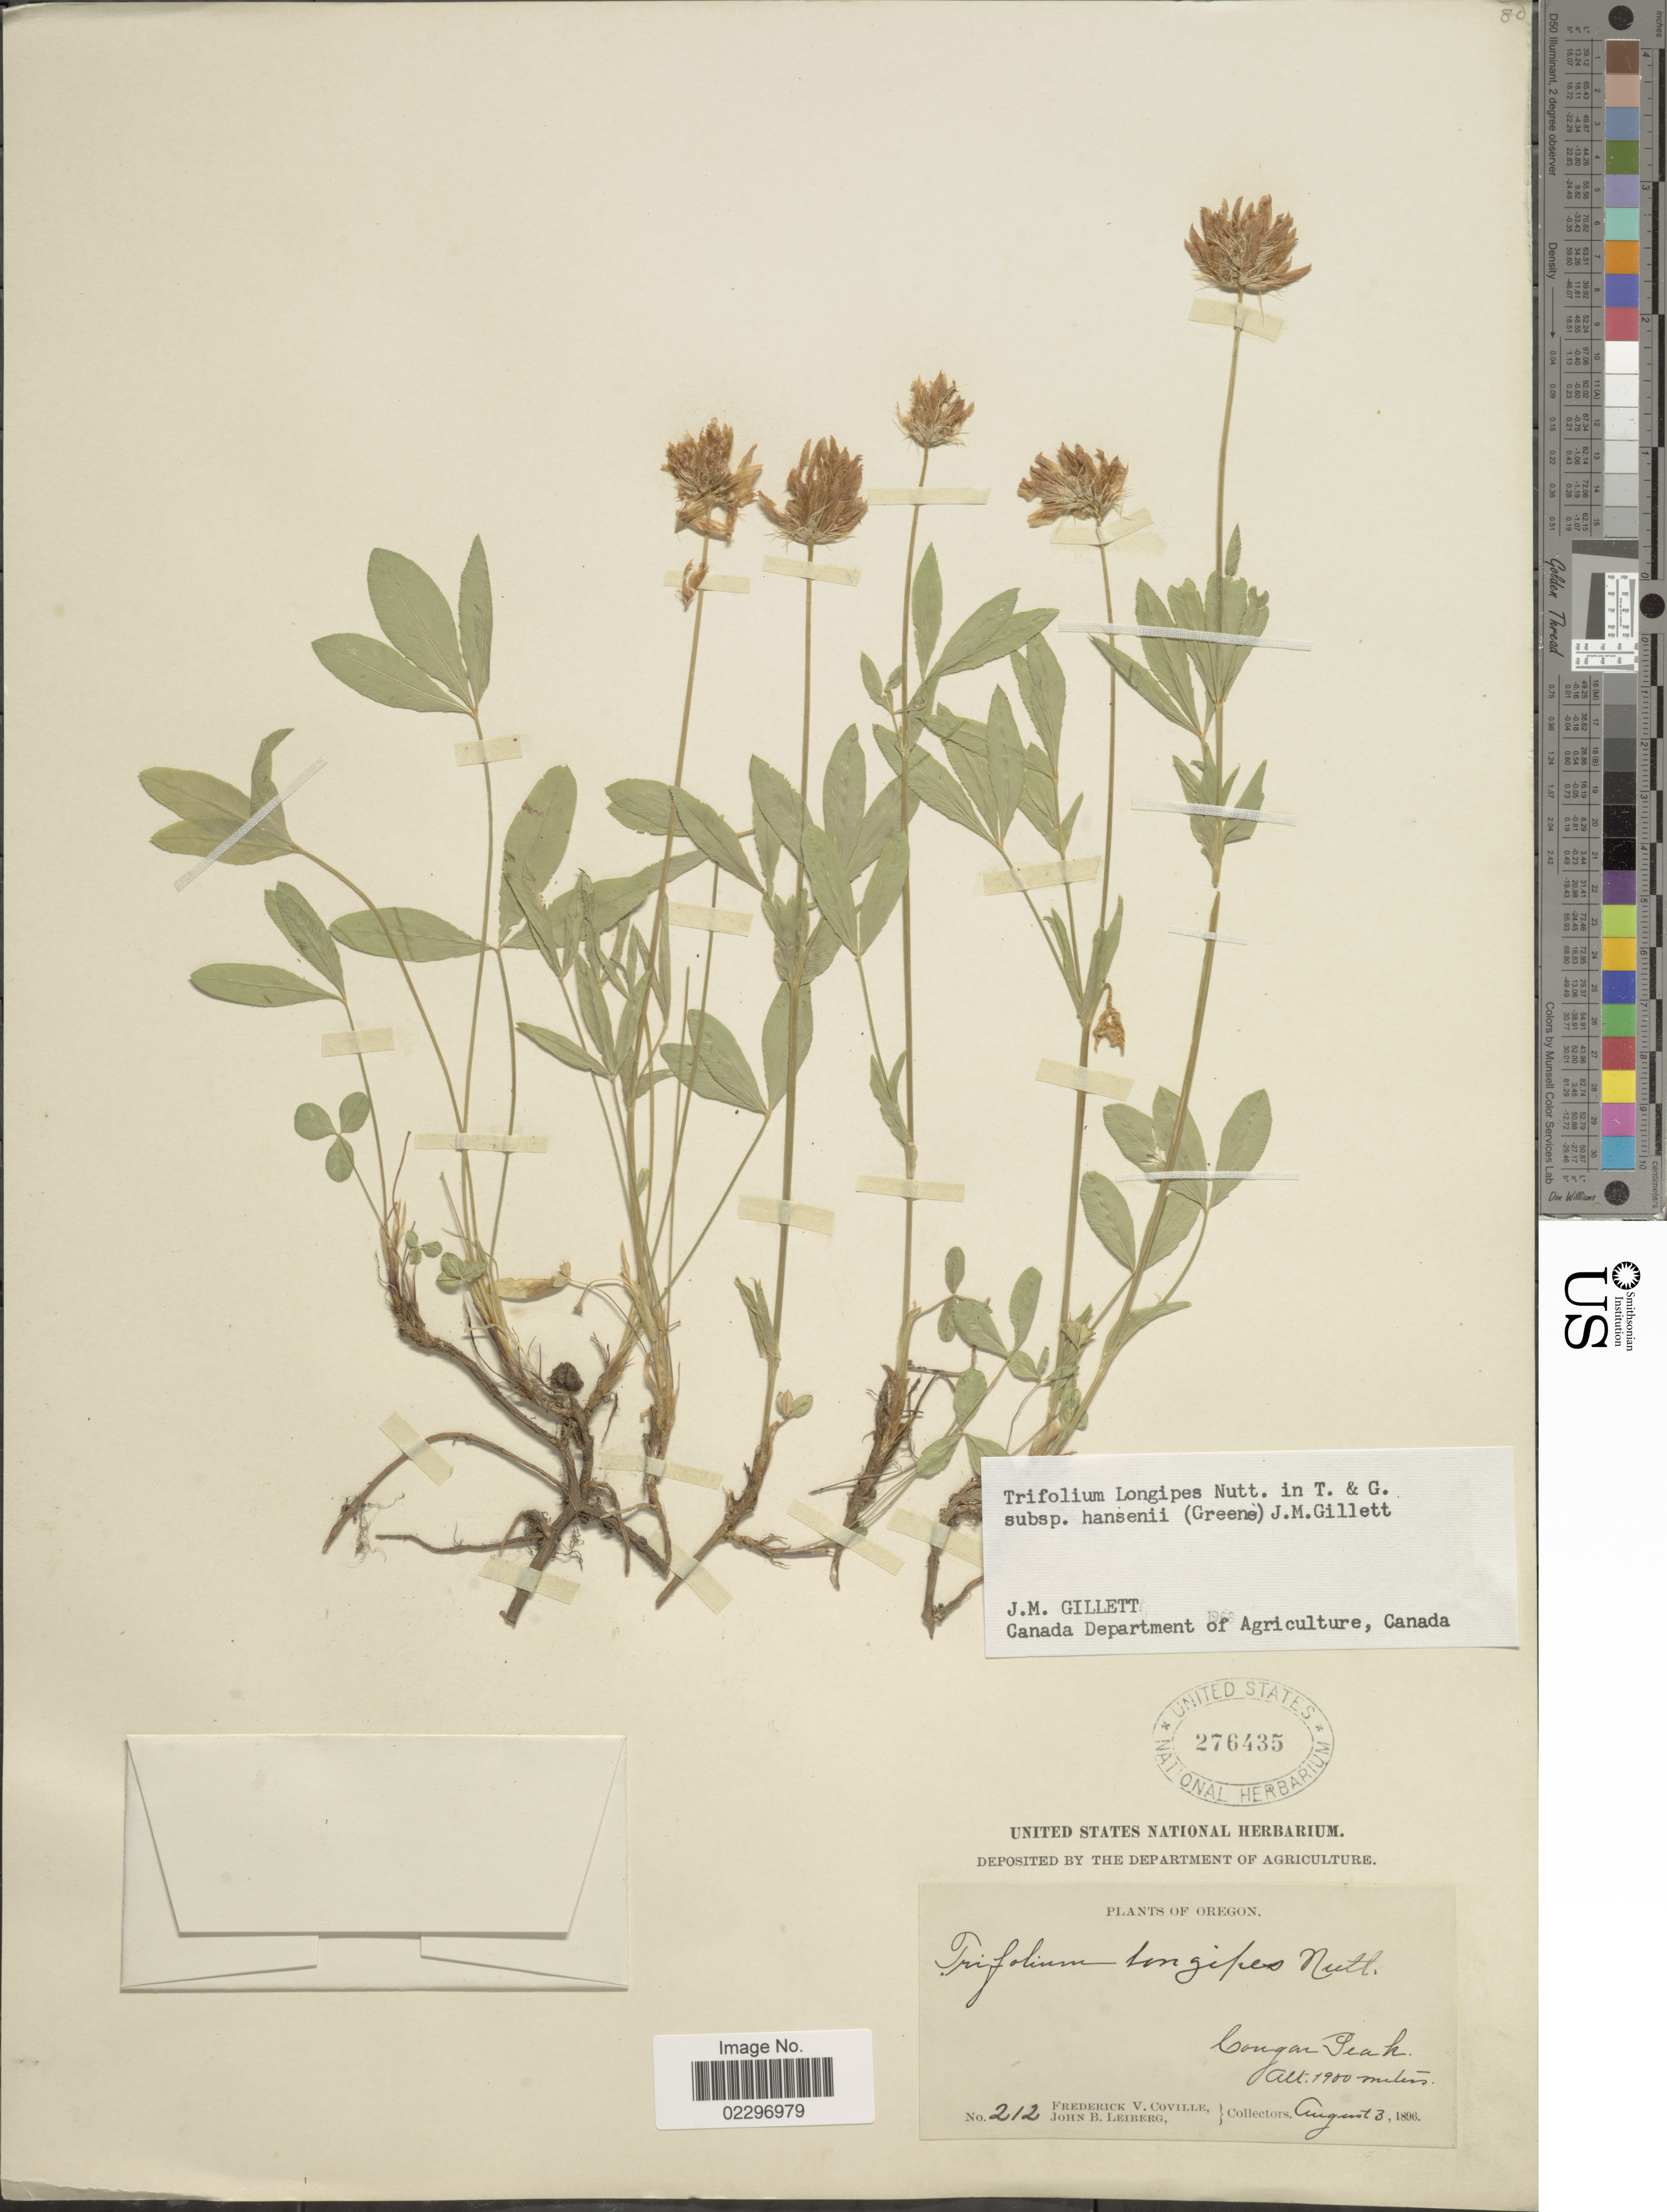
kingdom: Plantae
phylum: Tracheophyta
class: Magnoliopsida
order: Fabales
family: Fabaceae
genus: Trifolium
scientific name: Trifolium longipes subsp. hansenii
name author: (Greene) J.M. Gillett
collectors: F. V. Coville & J. B. Leiberg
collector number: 212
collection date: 1896-08-03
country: United States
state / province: Oregon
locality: Congar Peak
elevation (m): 1900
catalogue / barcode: US 276435